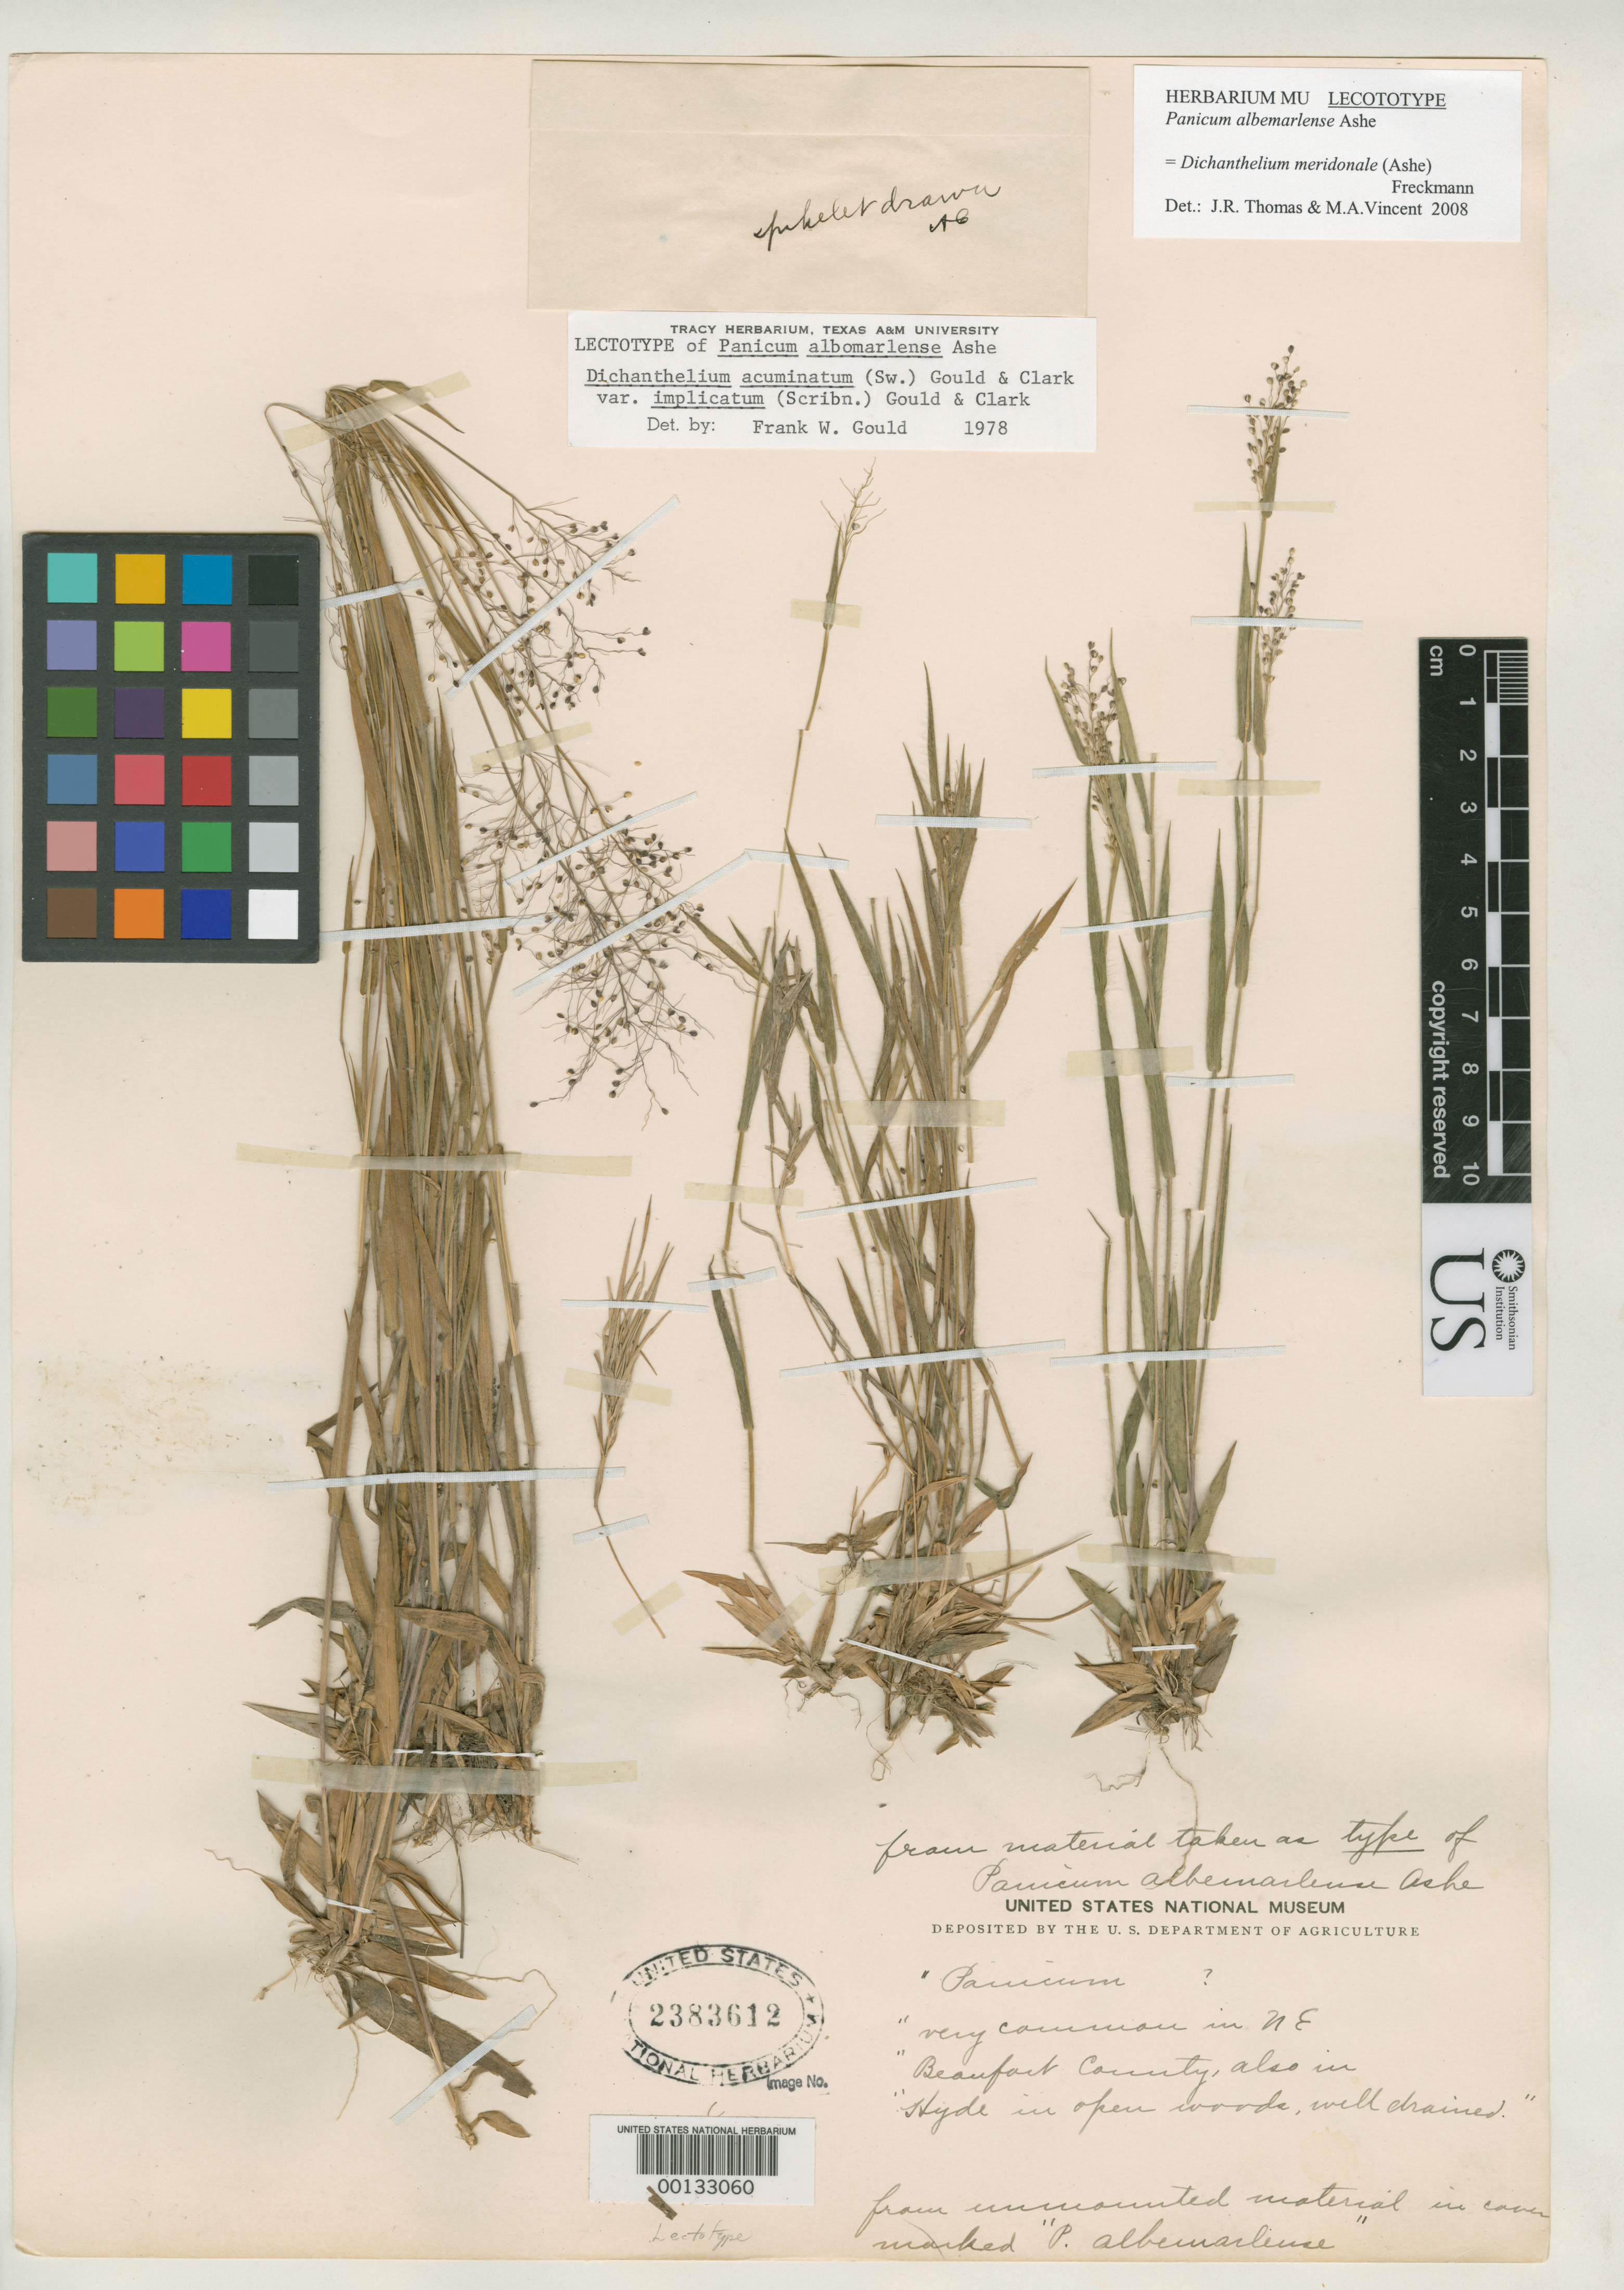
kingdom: Plantae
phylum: Tracheophyta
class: Liliopsida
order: Poales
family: Poaceae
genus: Panicum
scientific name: Panicum albemarlense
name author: Ashe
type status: Lectotype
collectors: W. W. Ashe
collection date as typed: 26 May 1899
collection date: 1899-05-26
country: United States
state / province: North Carolina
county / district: Hyde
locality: Scranton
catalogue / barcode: US 2383612